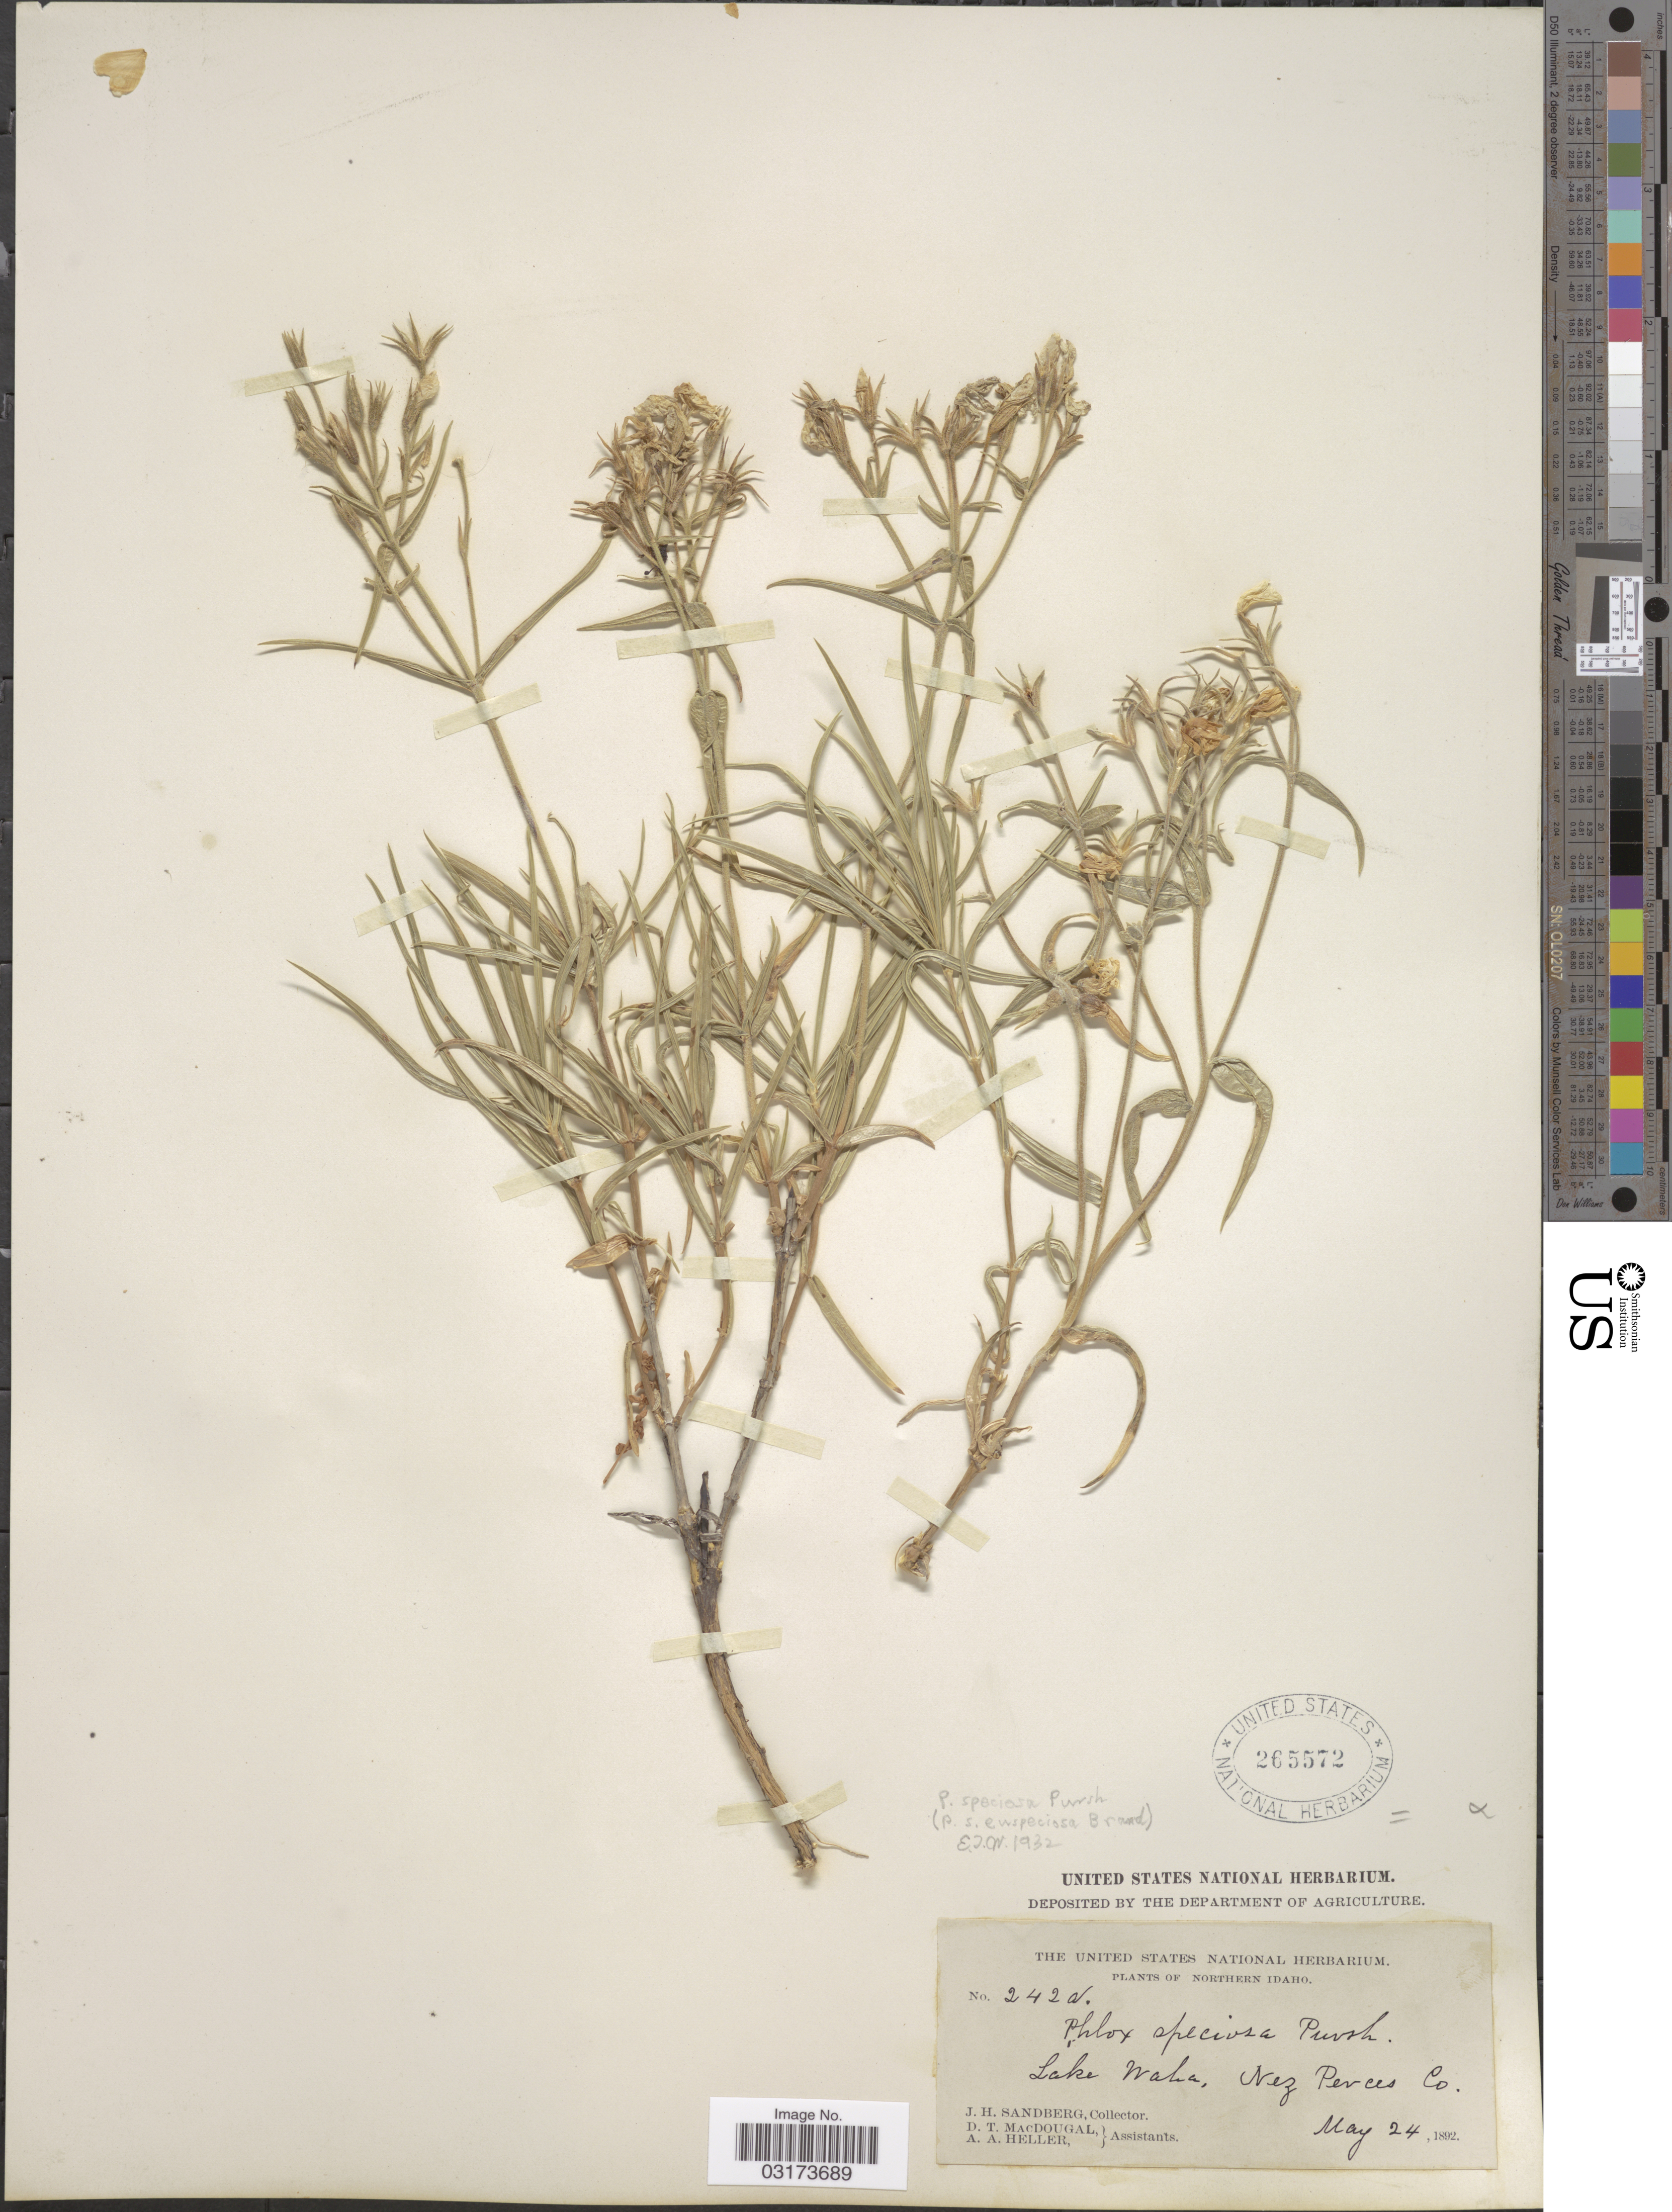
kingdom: Plantae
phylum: Tracheophyta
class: Magnoliopsida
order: Ericales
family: Polemoniaceae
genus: Phlox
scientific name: Phlox speciosa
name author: Pursh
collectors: J. H. Sandberg, D. T. MacDougal & A. A. Heller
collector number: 242a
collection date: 1892-05-24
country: United States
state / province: Idaho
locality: Northern Idaho. Lake Waha, Nez Perces Co.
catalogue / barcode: US 265572